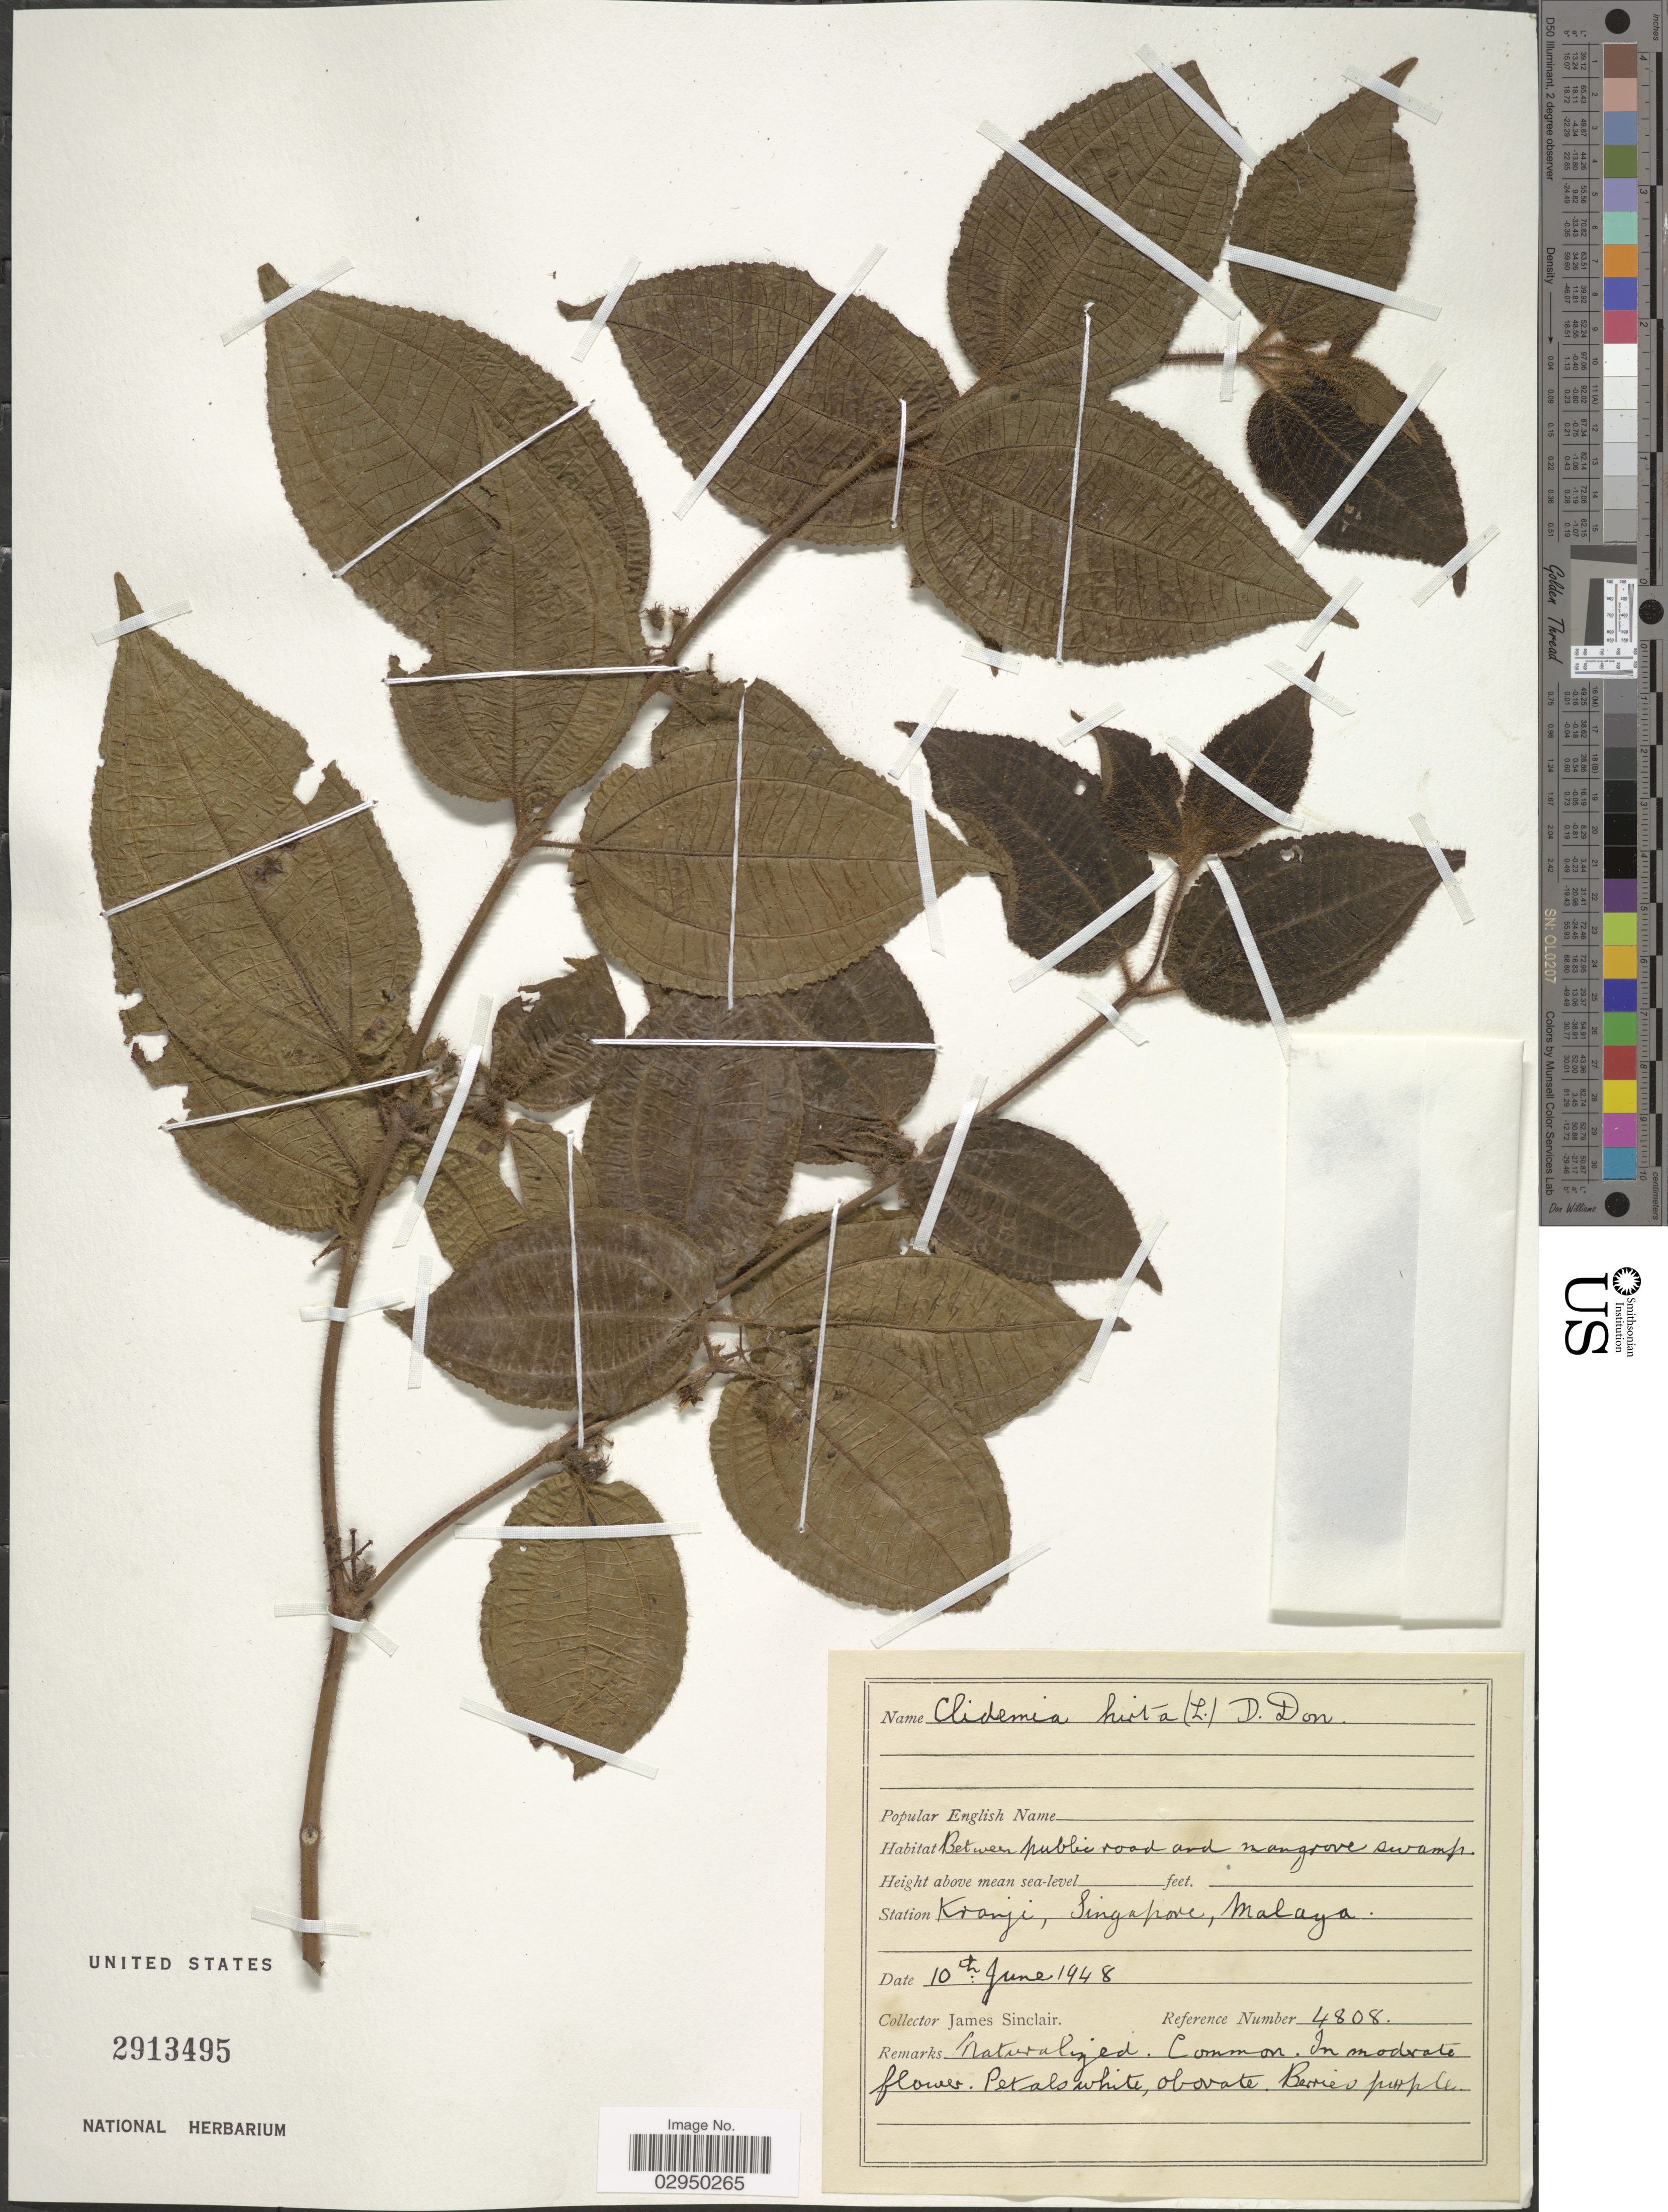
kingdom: Plantae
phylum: Tracheophyta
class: Magnoliopsida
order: Myrtales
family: Melastomataceae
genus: Clidemia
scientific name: Clidemia hirta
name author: (L.) D. Don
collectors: J. Sinclair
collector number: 4808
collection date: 1948-06-10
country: Singapore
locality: Station Kranji, Malaya.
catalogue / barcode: US 2913495